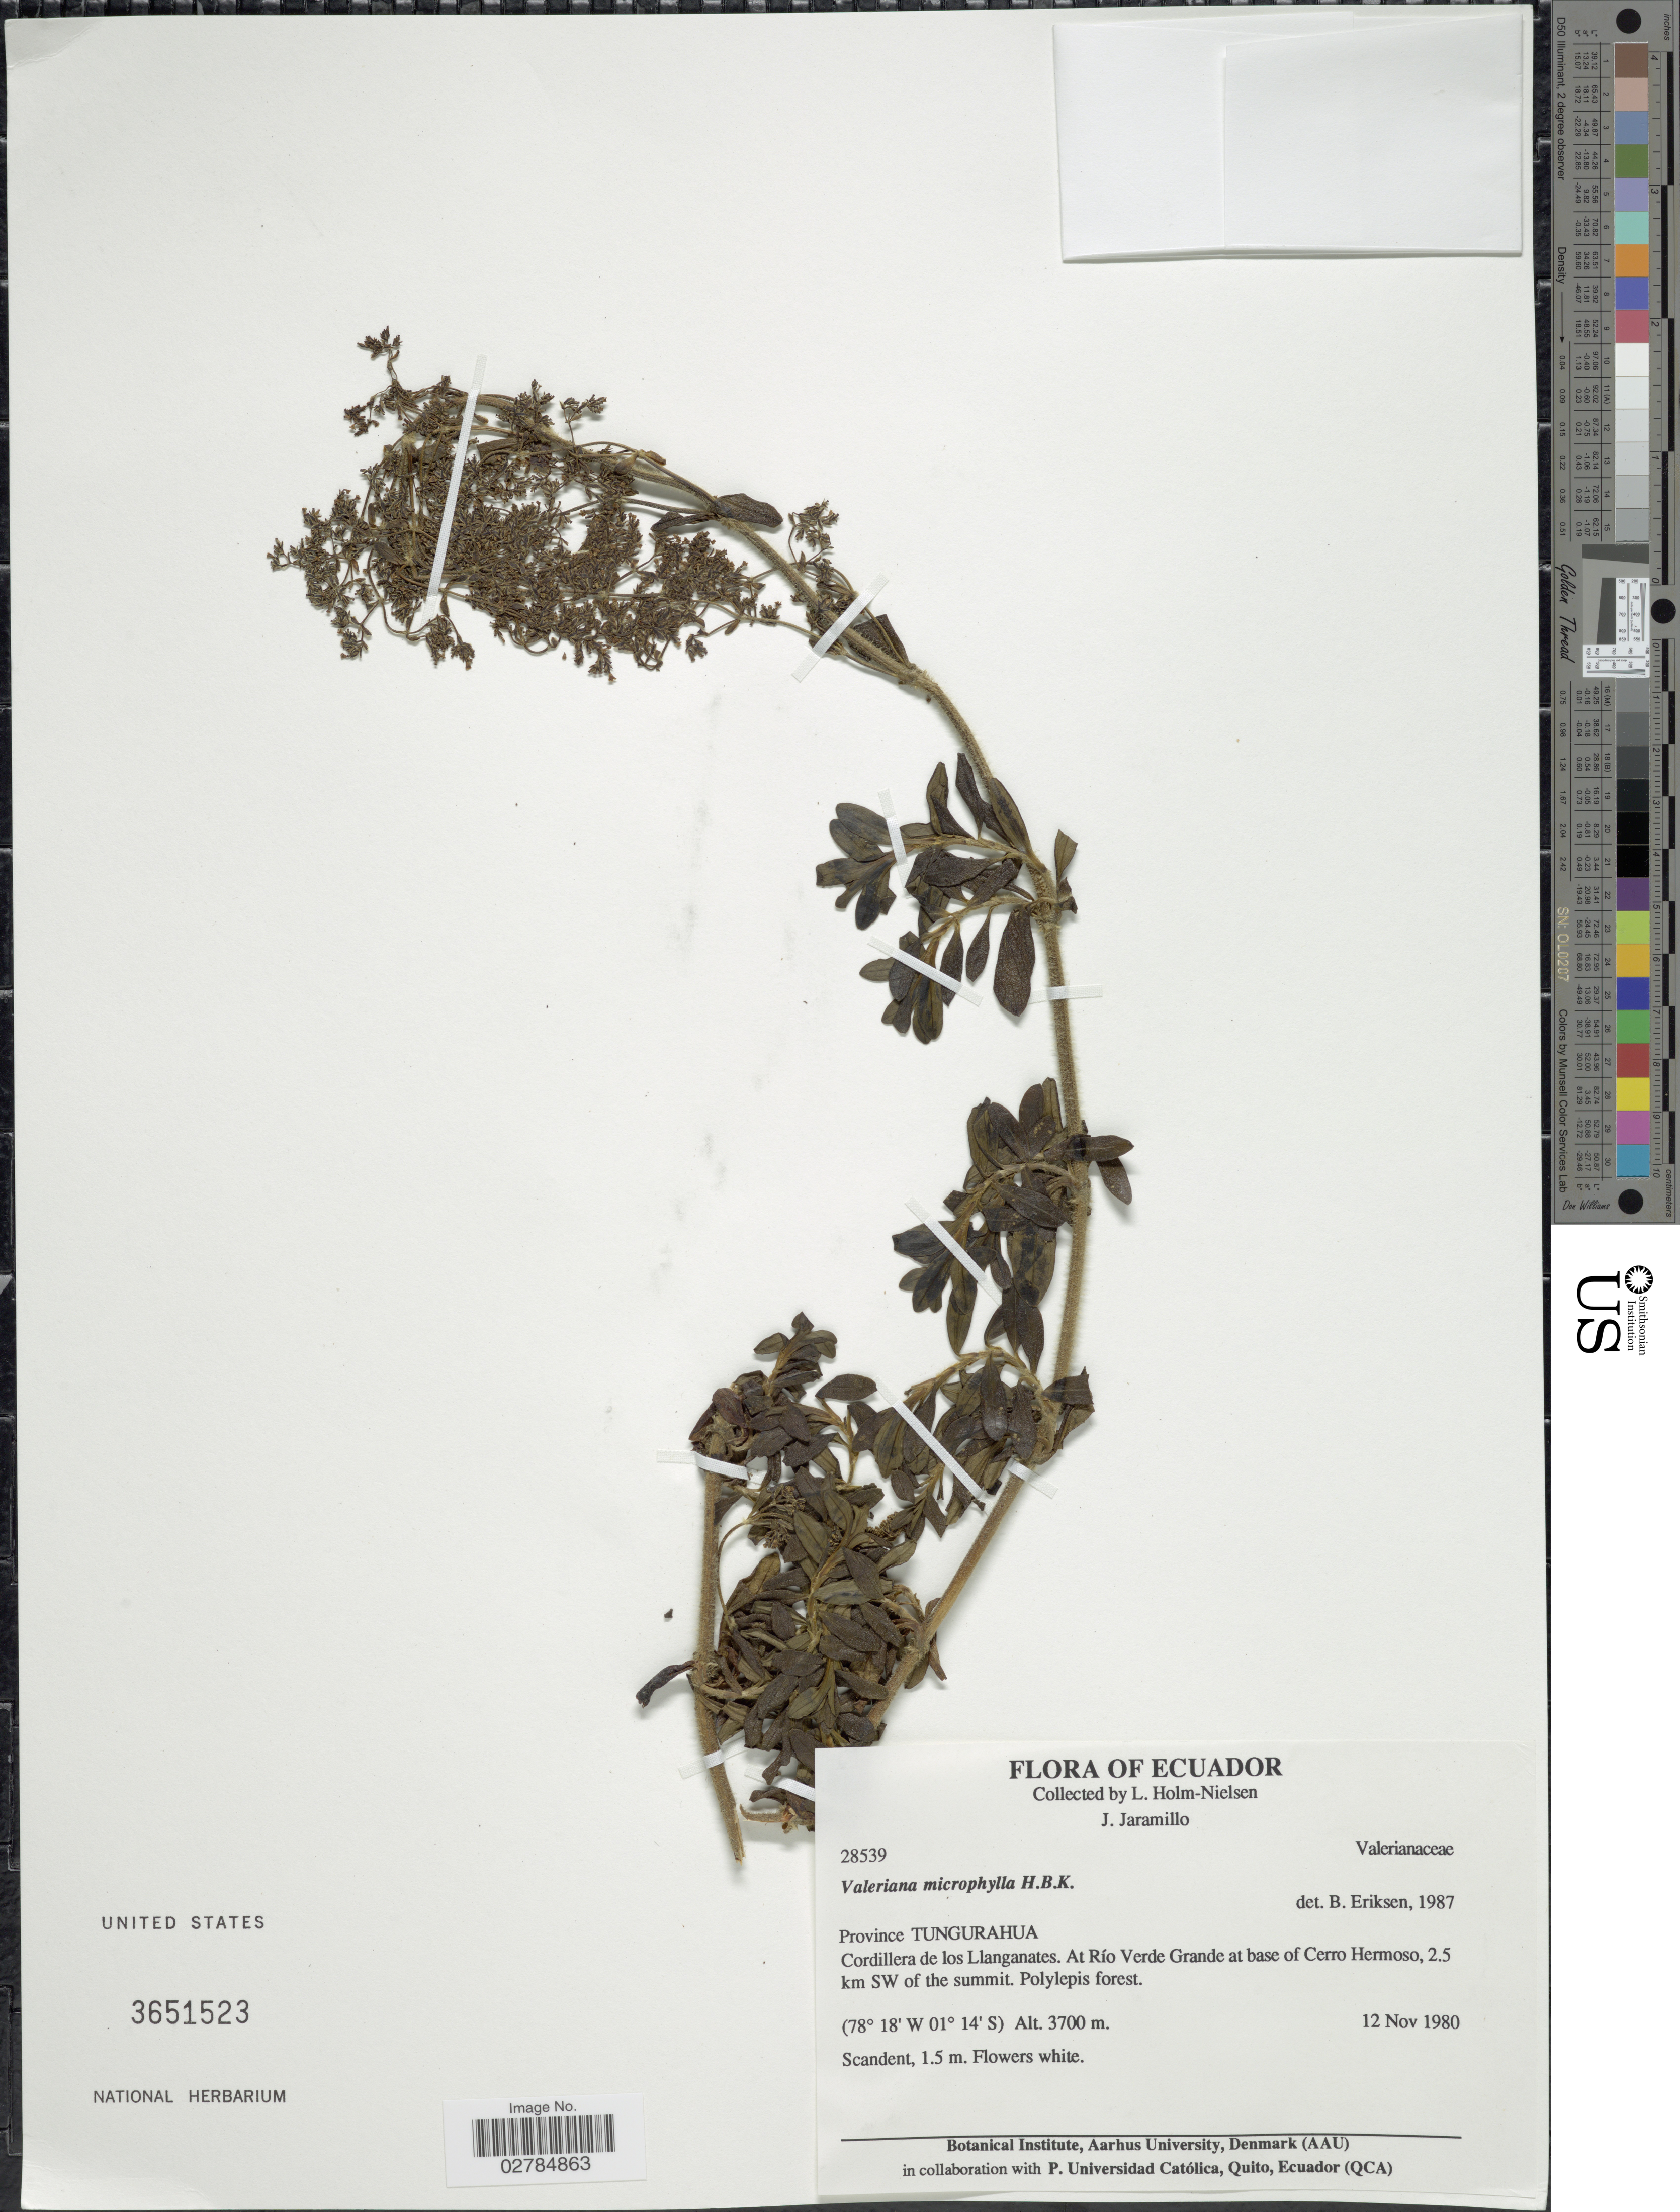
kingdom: Plantae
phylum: Tracheophyta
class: Magnoliopsida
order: Dipsacales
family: Caprifoliaceae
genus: Valeriana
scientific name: Valeriana microphylla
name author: Kunth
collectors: L. Holm-Nielsen & J. Jaramillo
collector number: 28539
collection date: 1980-11-12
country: Ecuador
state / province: Tungurahua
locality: Cordillera de los Llanganates. At Río Verde Grande at base of Cerro Hermoso, 2.5 km SW of the summit.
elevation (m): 3700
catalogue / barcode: US 3651523